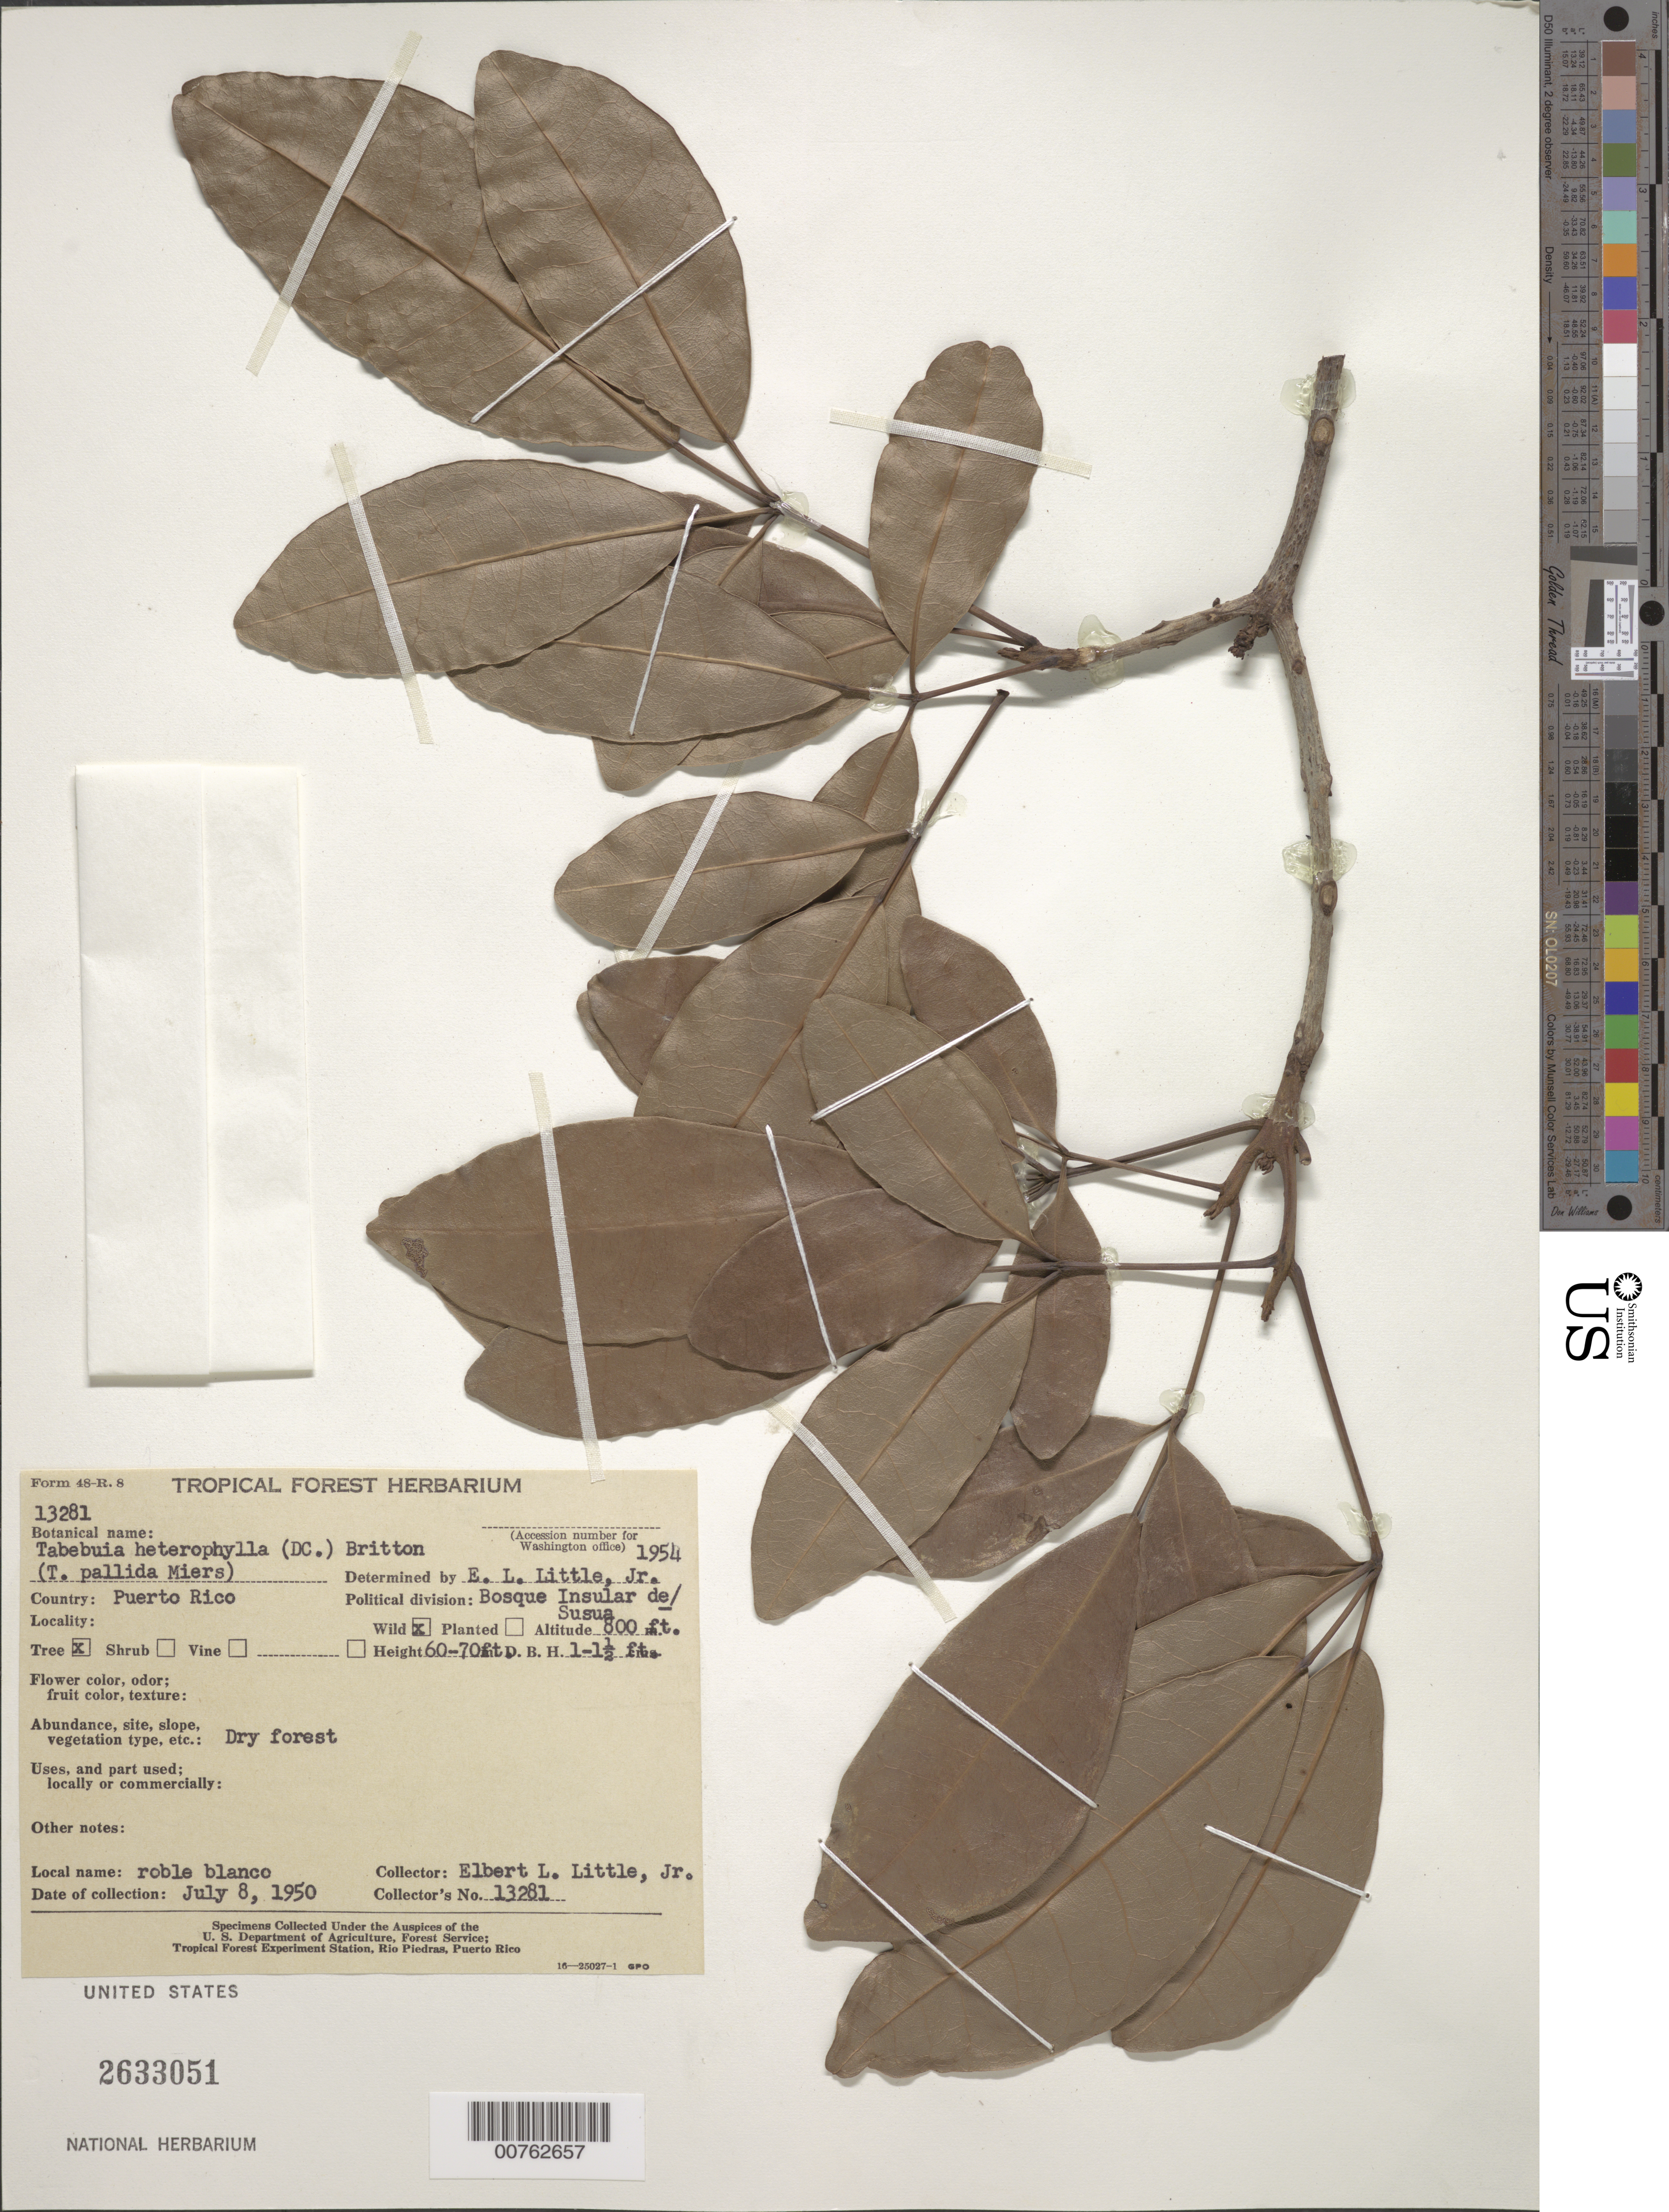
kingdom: Plantae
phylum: Tracheophyta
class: Magnoliopsida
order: Lamiales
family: Bignoniaceae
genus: Tabebuia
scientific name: Tabebuia heterophylla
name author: (DC.) Britton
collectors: E. L. Little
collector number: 13281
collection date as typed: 08 Jul 1950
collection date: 1950-07-08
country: Puerto Rico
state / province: Sabana Grande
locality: Bosque insular de Susua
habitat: Dry forest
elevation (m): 244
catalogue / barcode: US 2633051